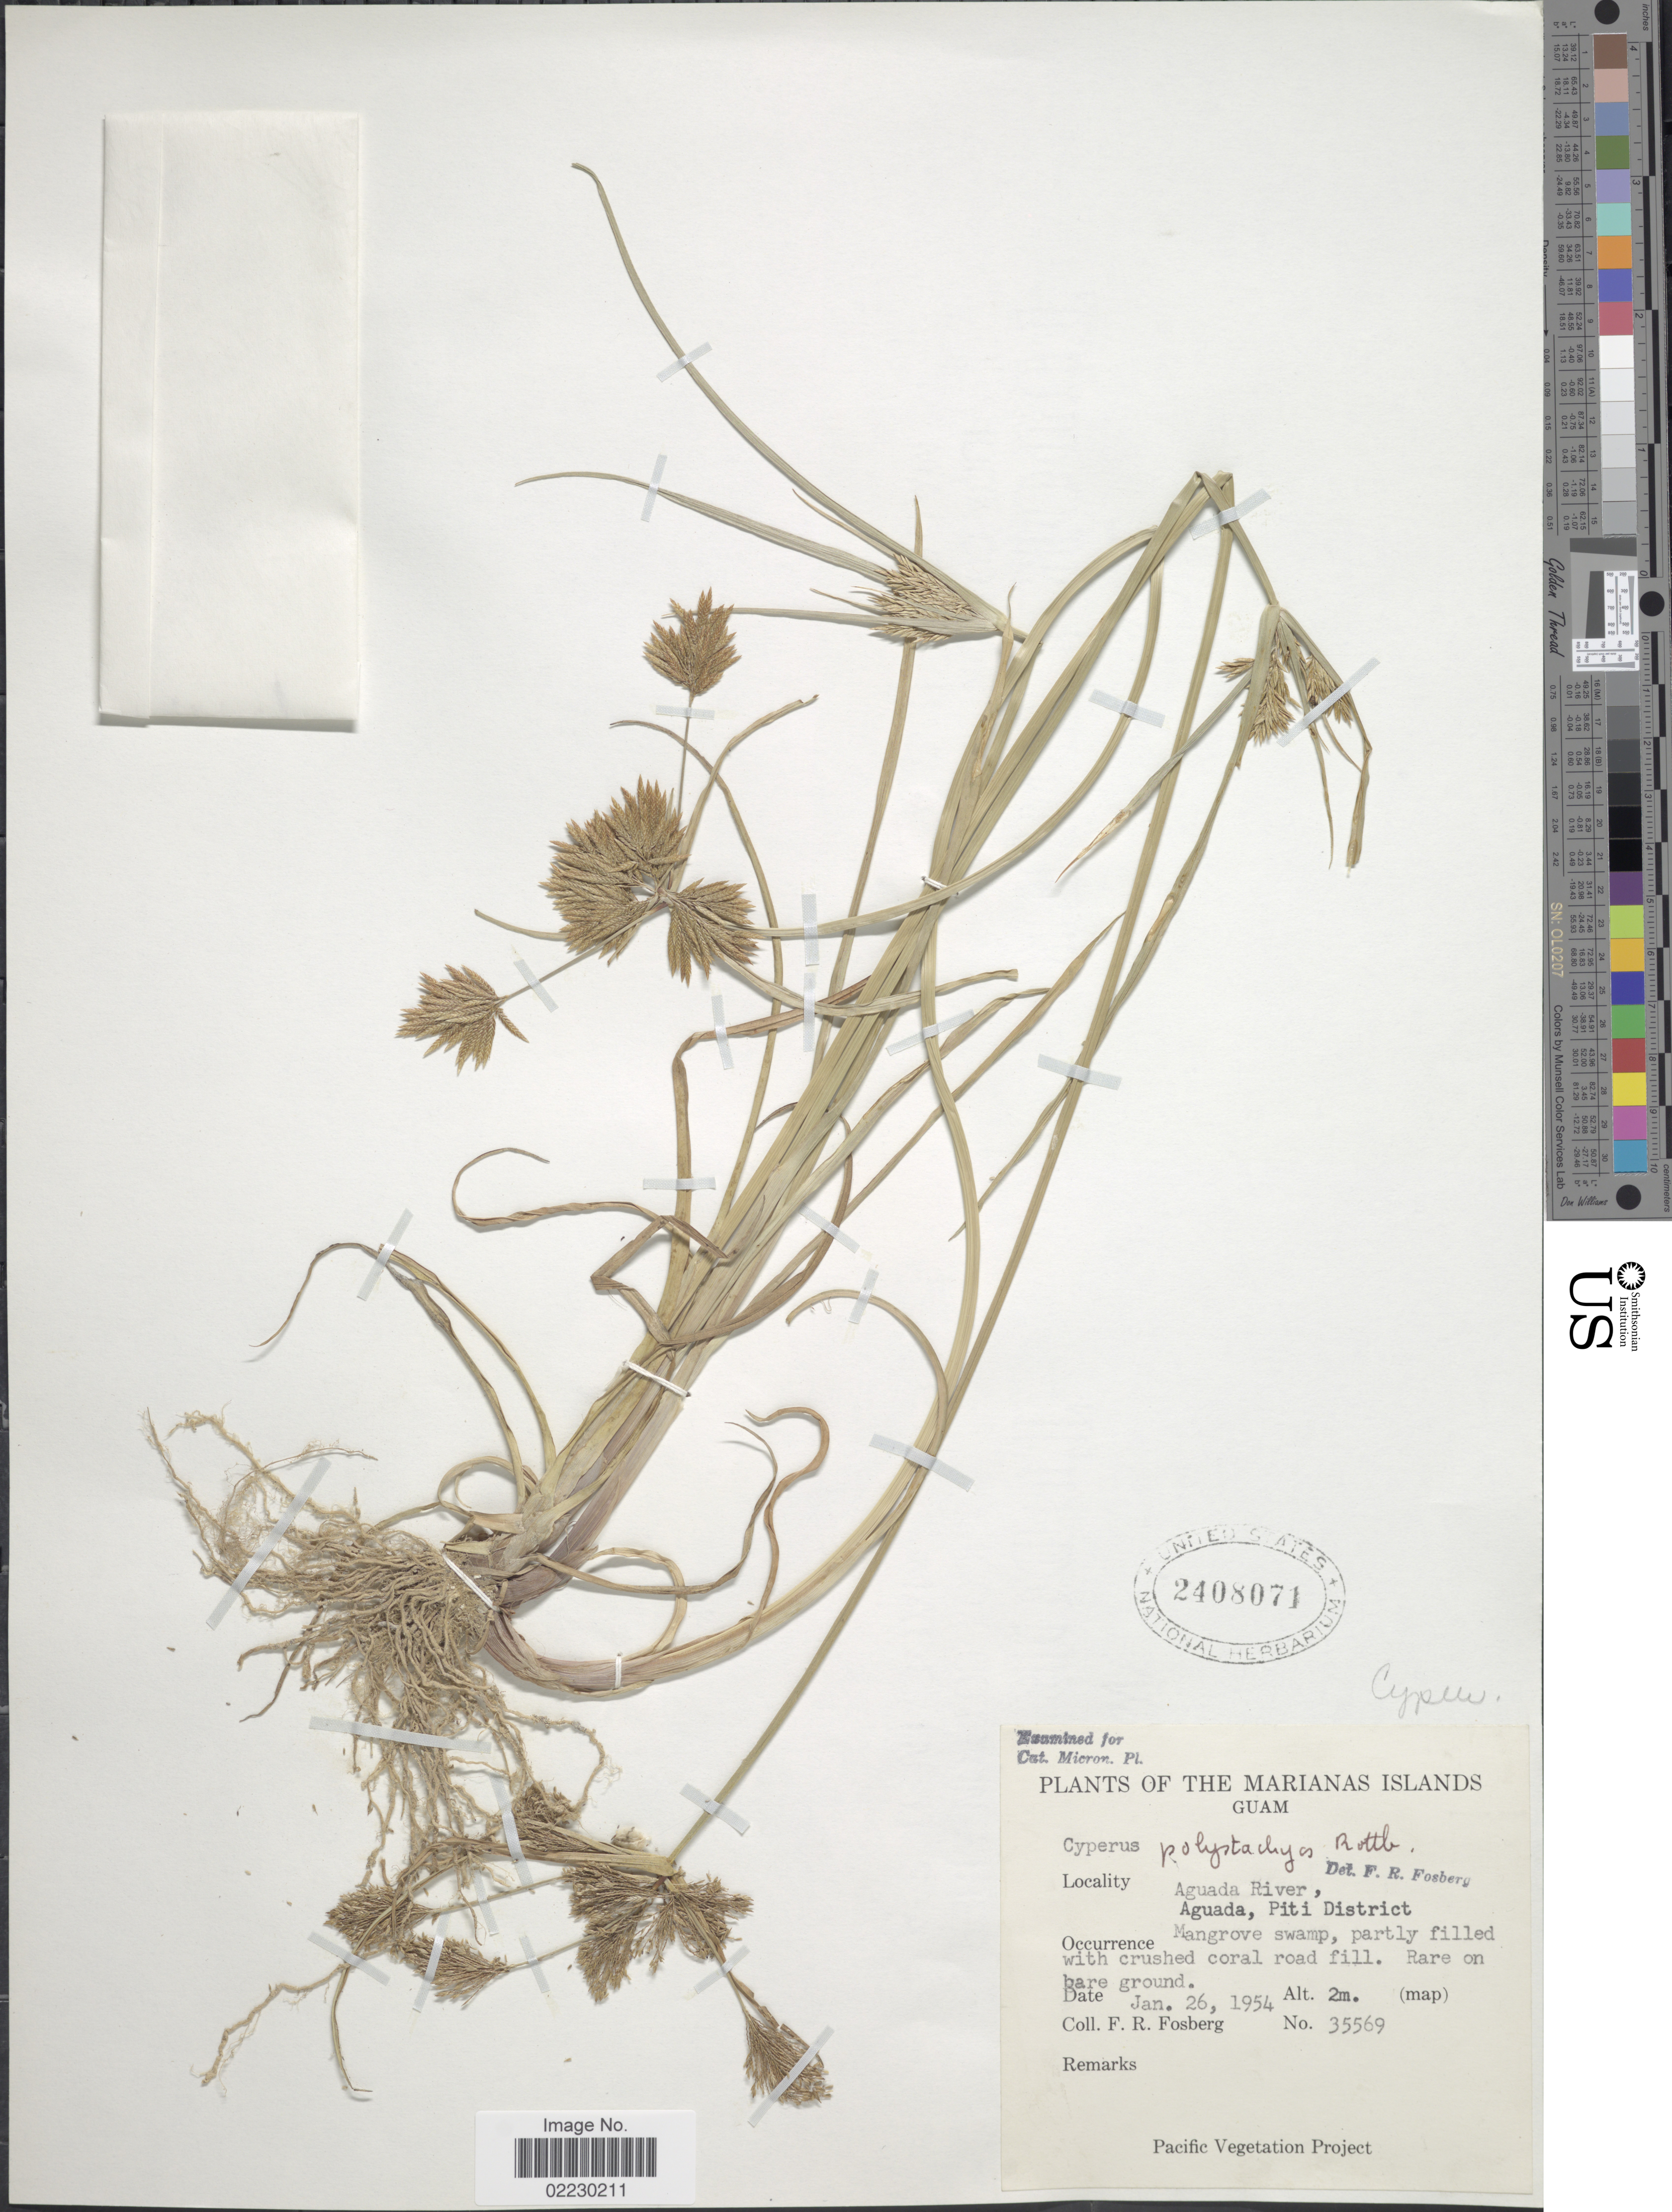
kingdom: Plantae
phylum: Tracheophyta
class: Liliopsida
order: Poales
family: Cyperaceae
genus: Cyperus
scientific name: Cyperus polystachyos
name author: Rottb.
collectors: F. R. Fosberg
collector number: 35569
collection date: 1954-01-26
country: Guam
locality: Marianas Islands, Aguada River, Aguada, Piti District, mangrove swamp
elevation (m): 2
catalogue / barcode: US 2408071